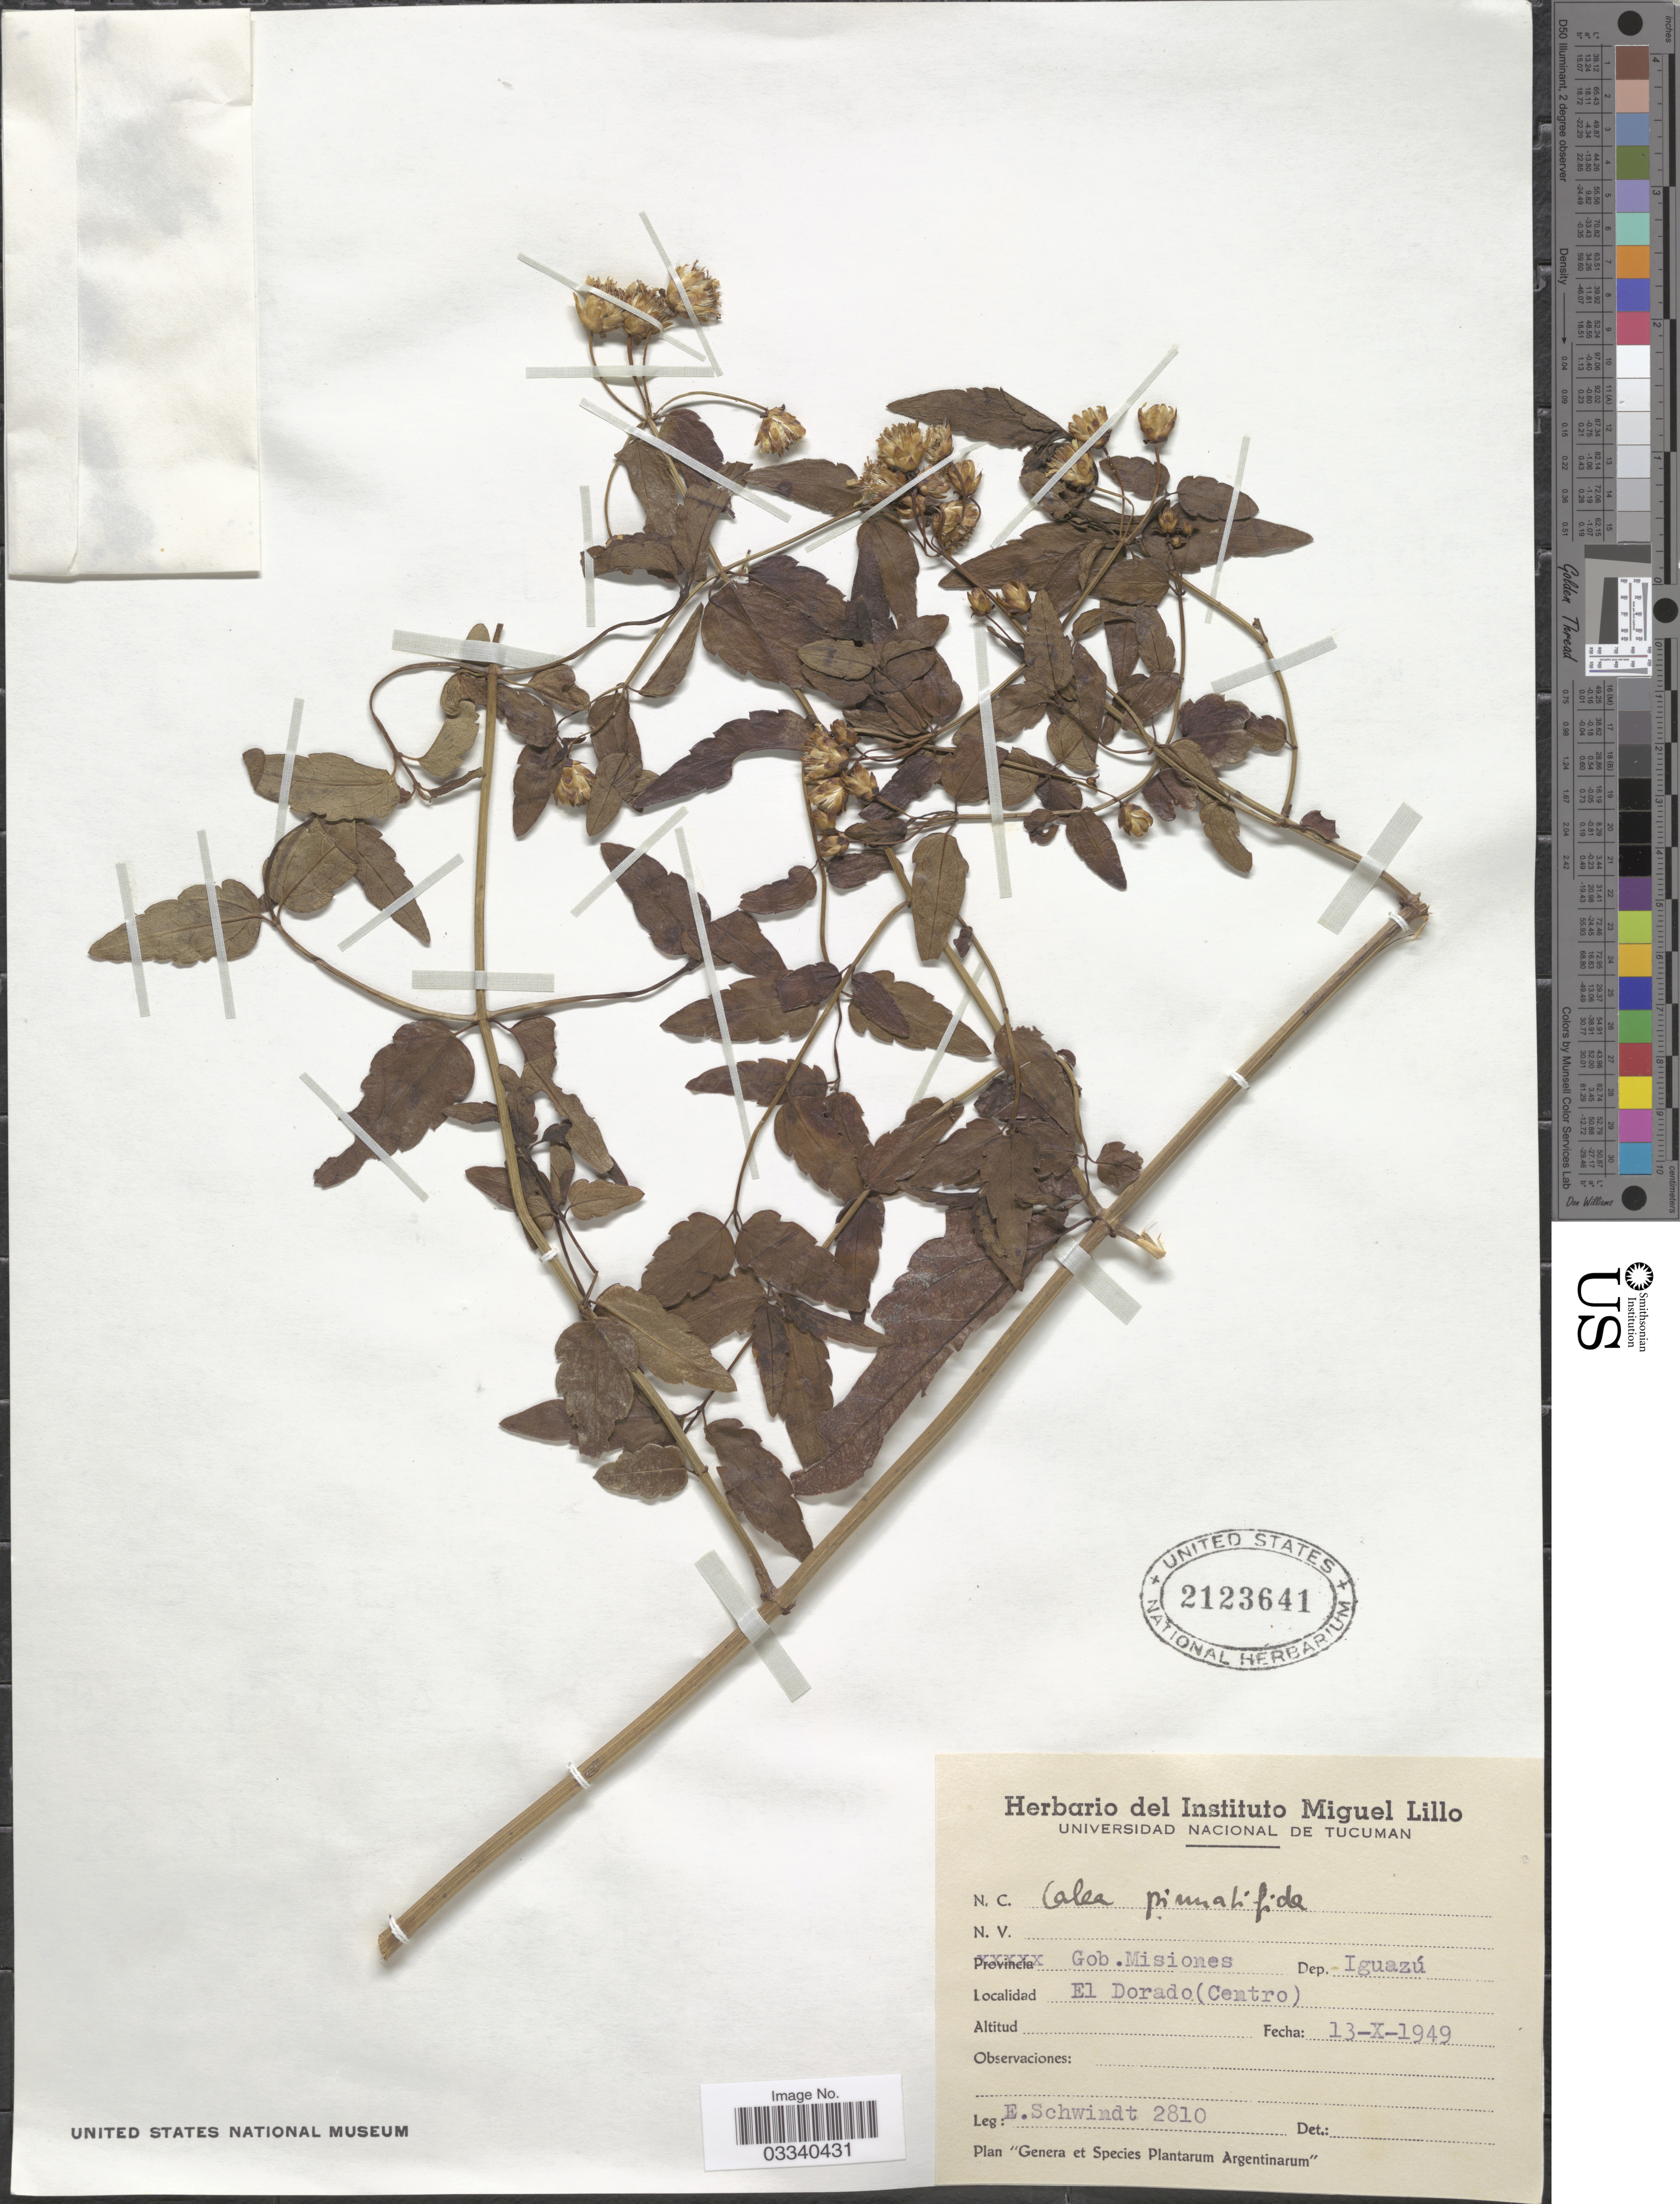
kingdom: Plantae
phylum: Tracheophyta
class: Magnoliopsida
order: Asterales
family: Asteraceae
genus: Calea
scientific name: Calea pinnatifida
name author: Banks ex Steud.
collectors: E. Schwindt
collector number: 2810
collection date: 1949-10-13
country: Argentina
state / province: Misiones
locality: Gob. Misiones, Dep. Iguazú, El Dorado (Centro).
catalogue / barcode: US 2123641